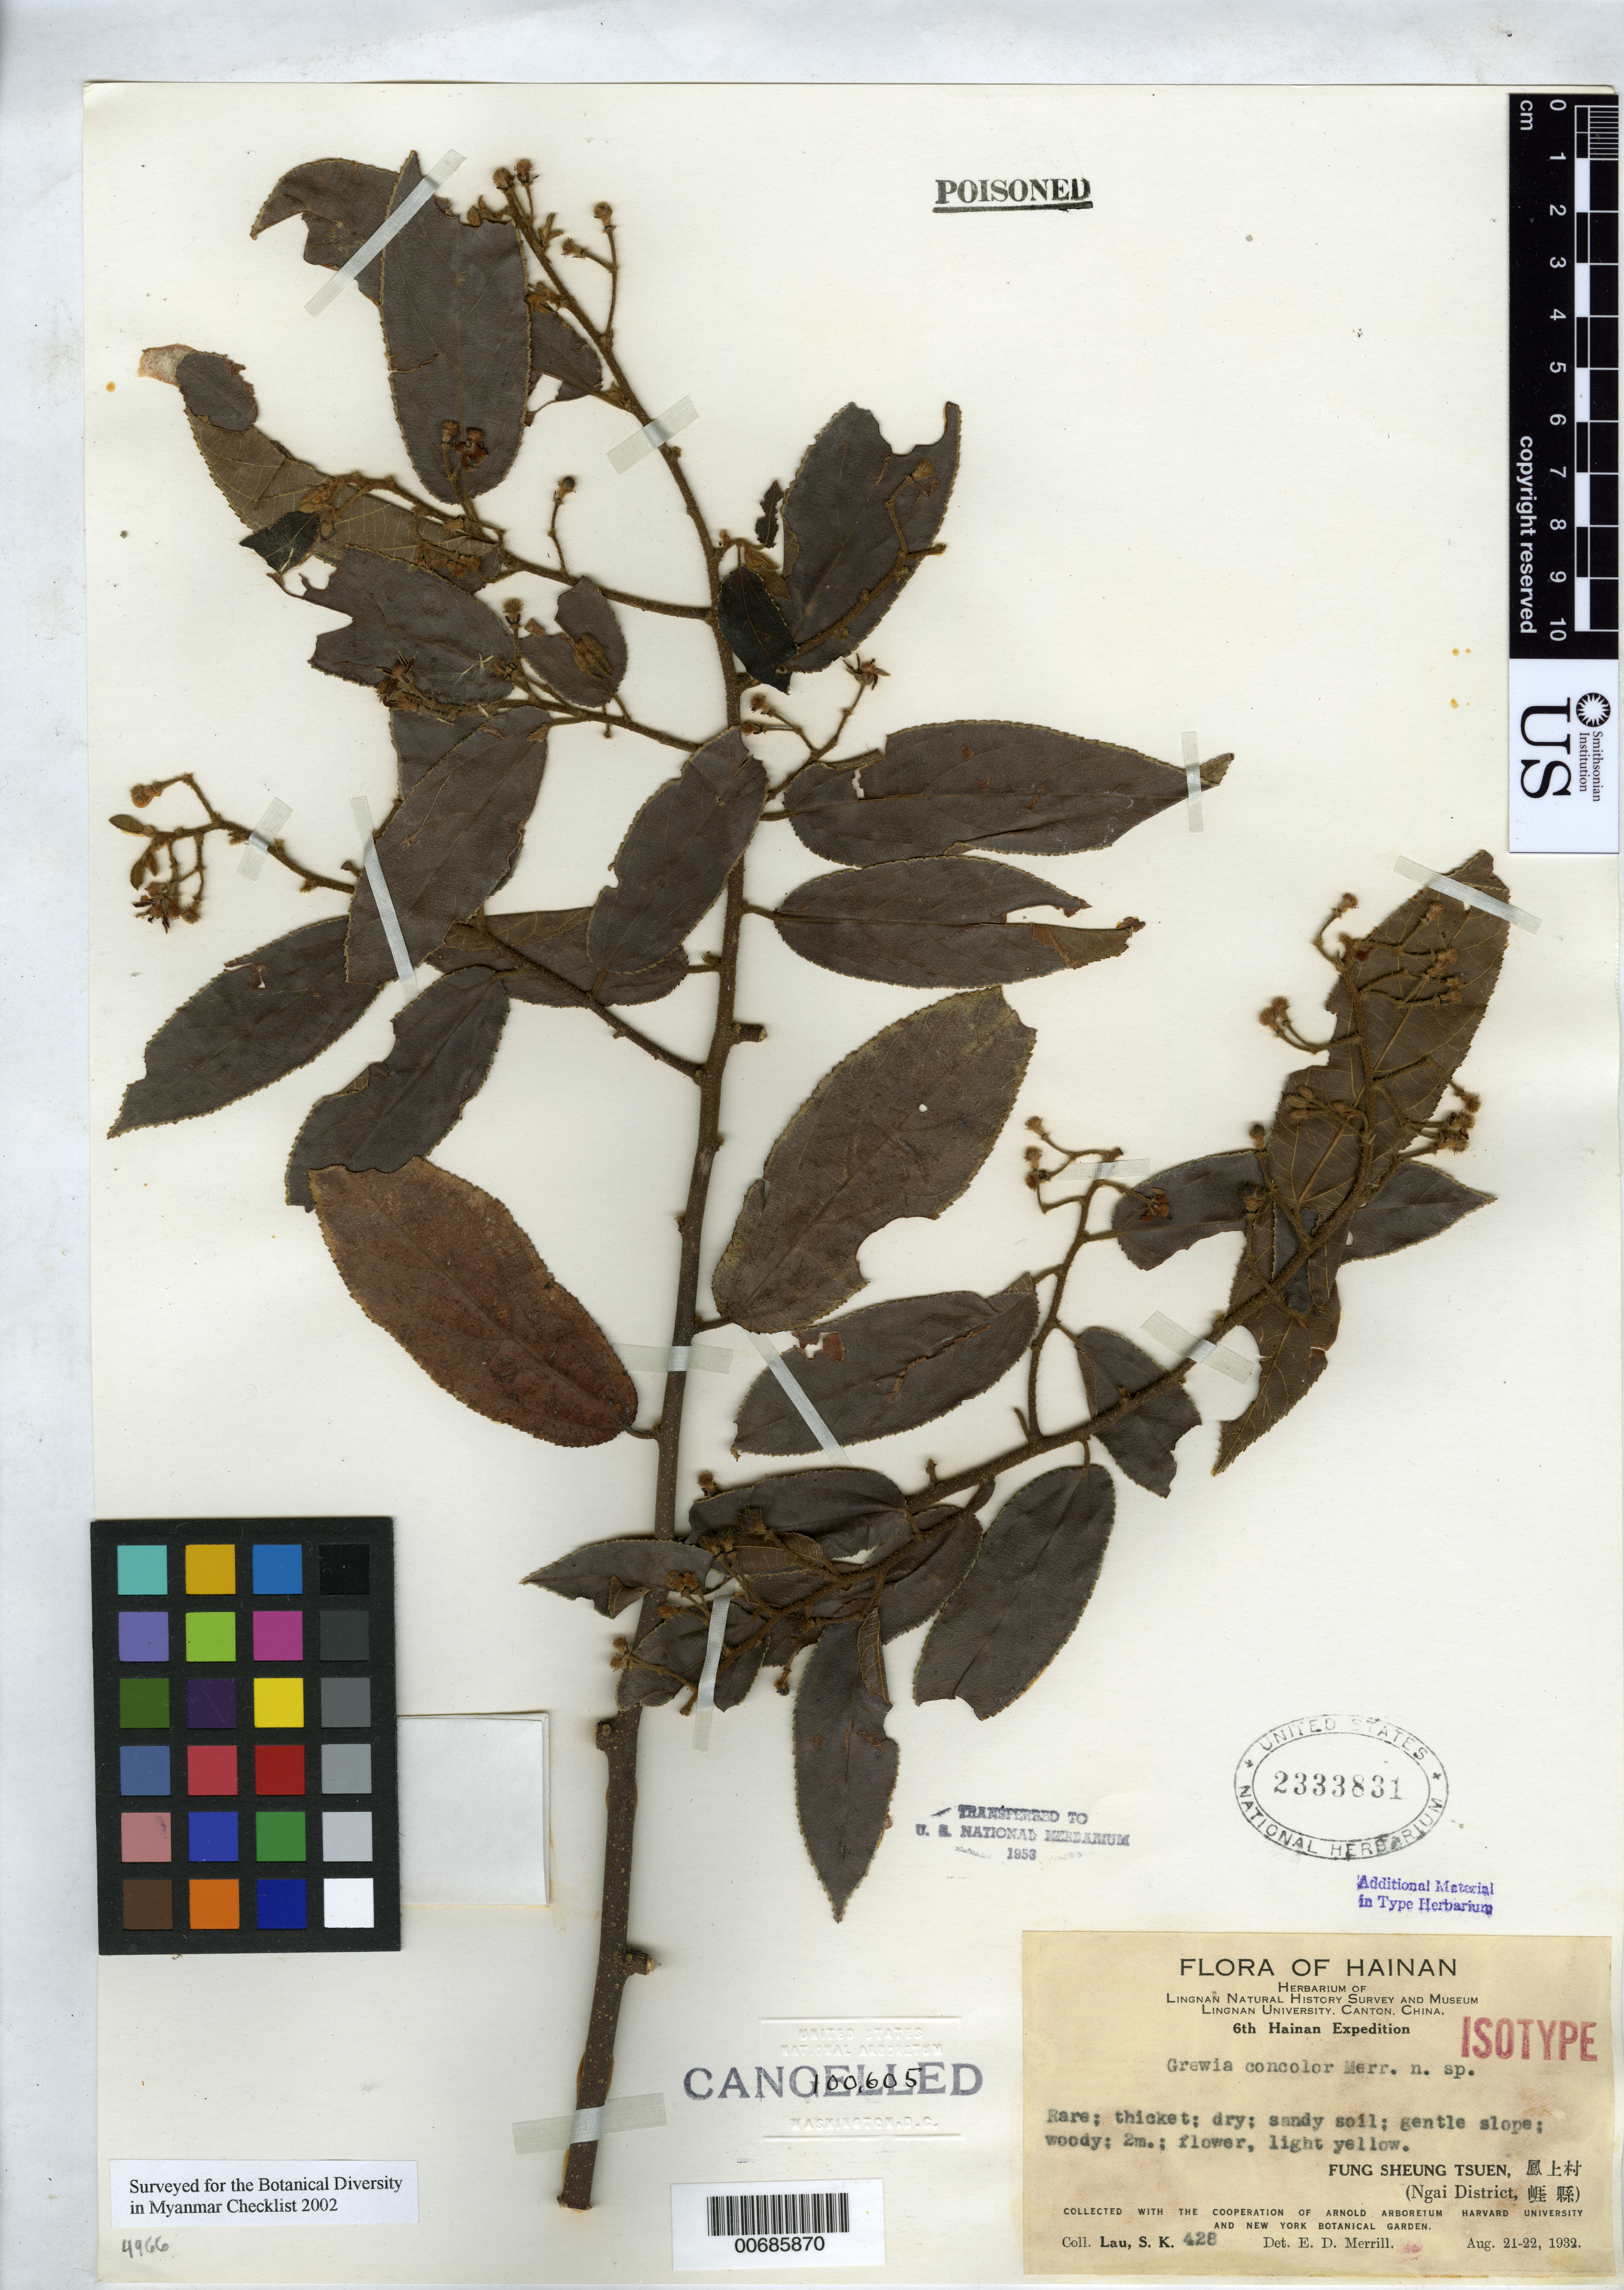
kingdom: Plantae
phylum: Tracheophyta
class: Magnoliopsida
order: Malvales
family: Malvaceae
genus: Grewia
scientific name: Grewia concolor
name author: Merr.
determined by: Merrill, Elmer D.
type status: Isotype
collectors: S. K. Lau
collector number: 428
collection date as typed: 21 Aug 1932 to 22 Aug 1932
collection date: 1932-08-21/1932-08-22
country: China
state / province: Hainan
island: Hainan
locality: Ngai Dist., Fung Sheung Tsuen.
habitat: Rare, thicket, dry, sandy soil, gentle slope.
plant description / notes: Specimen previously barcoded for separate database; entered into EMu for Type Register 15 Dec 2011.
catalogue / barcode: US 2333831